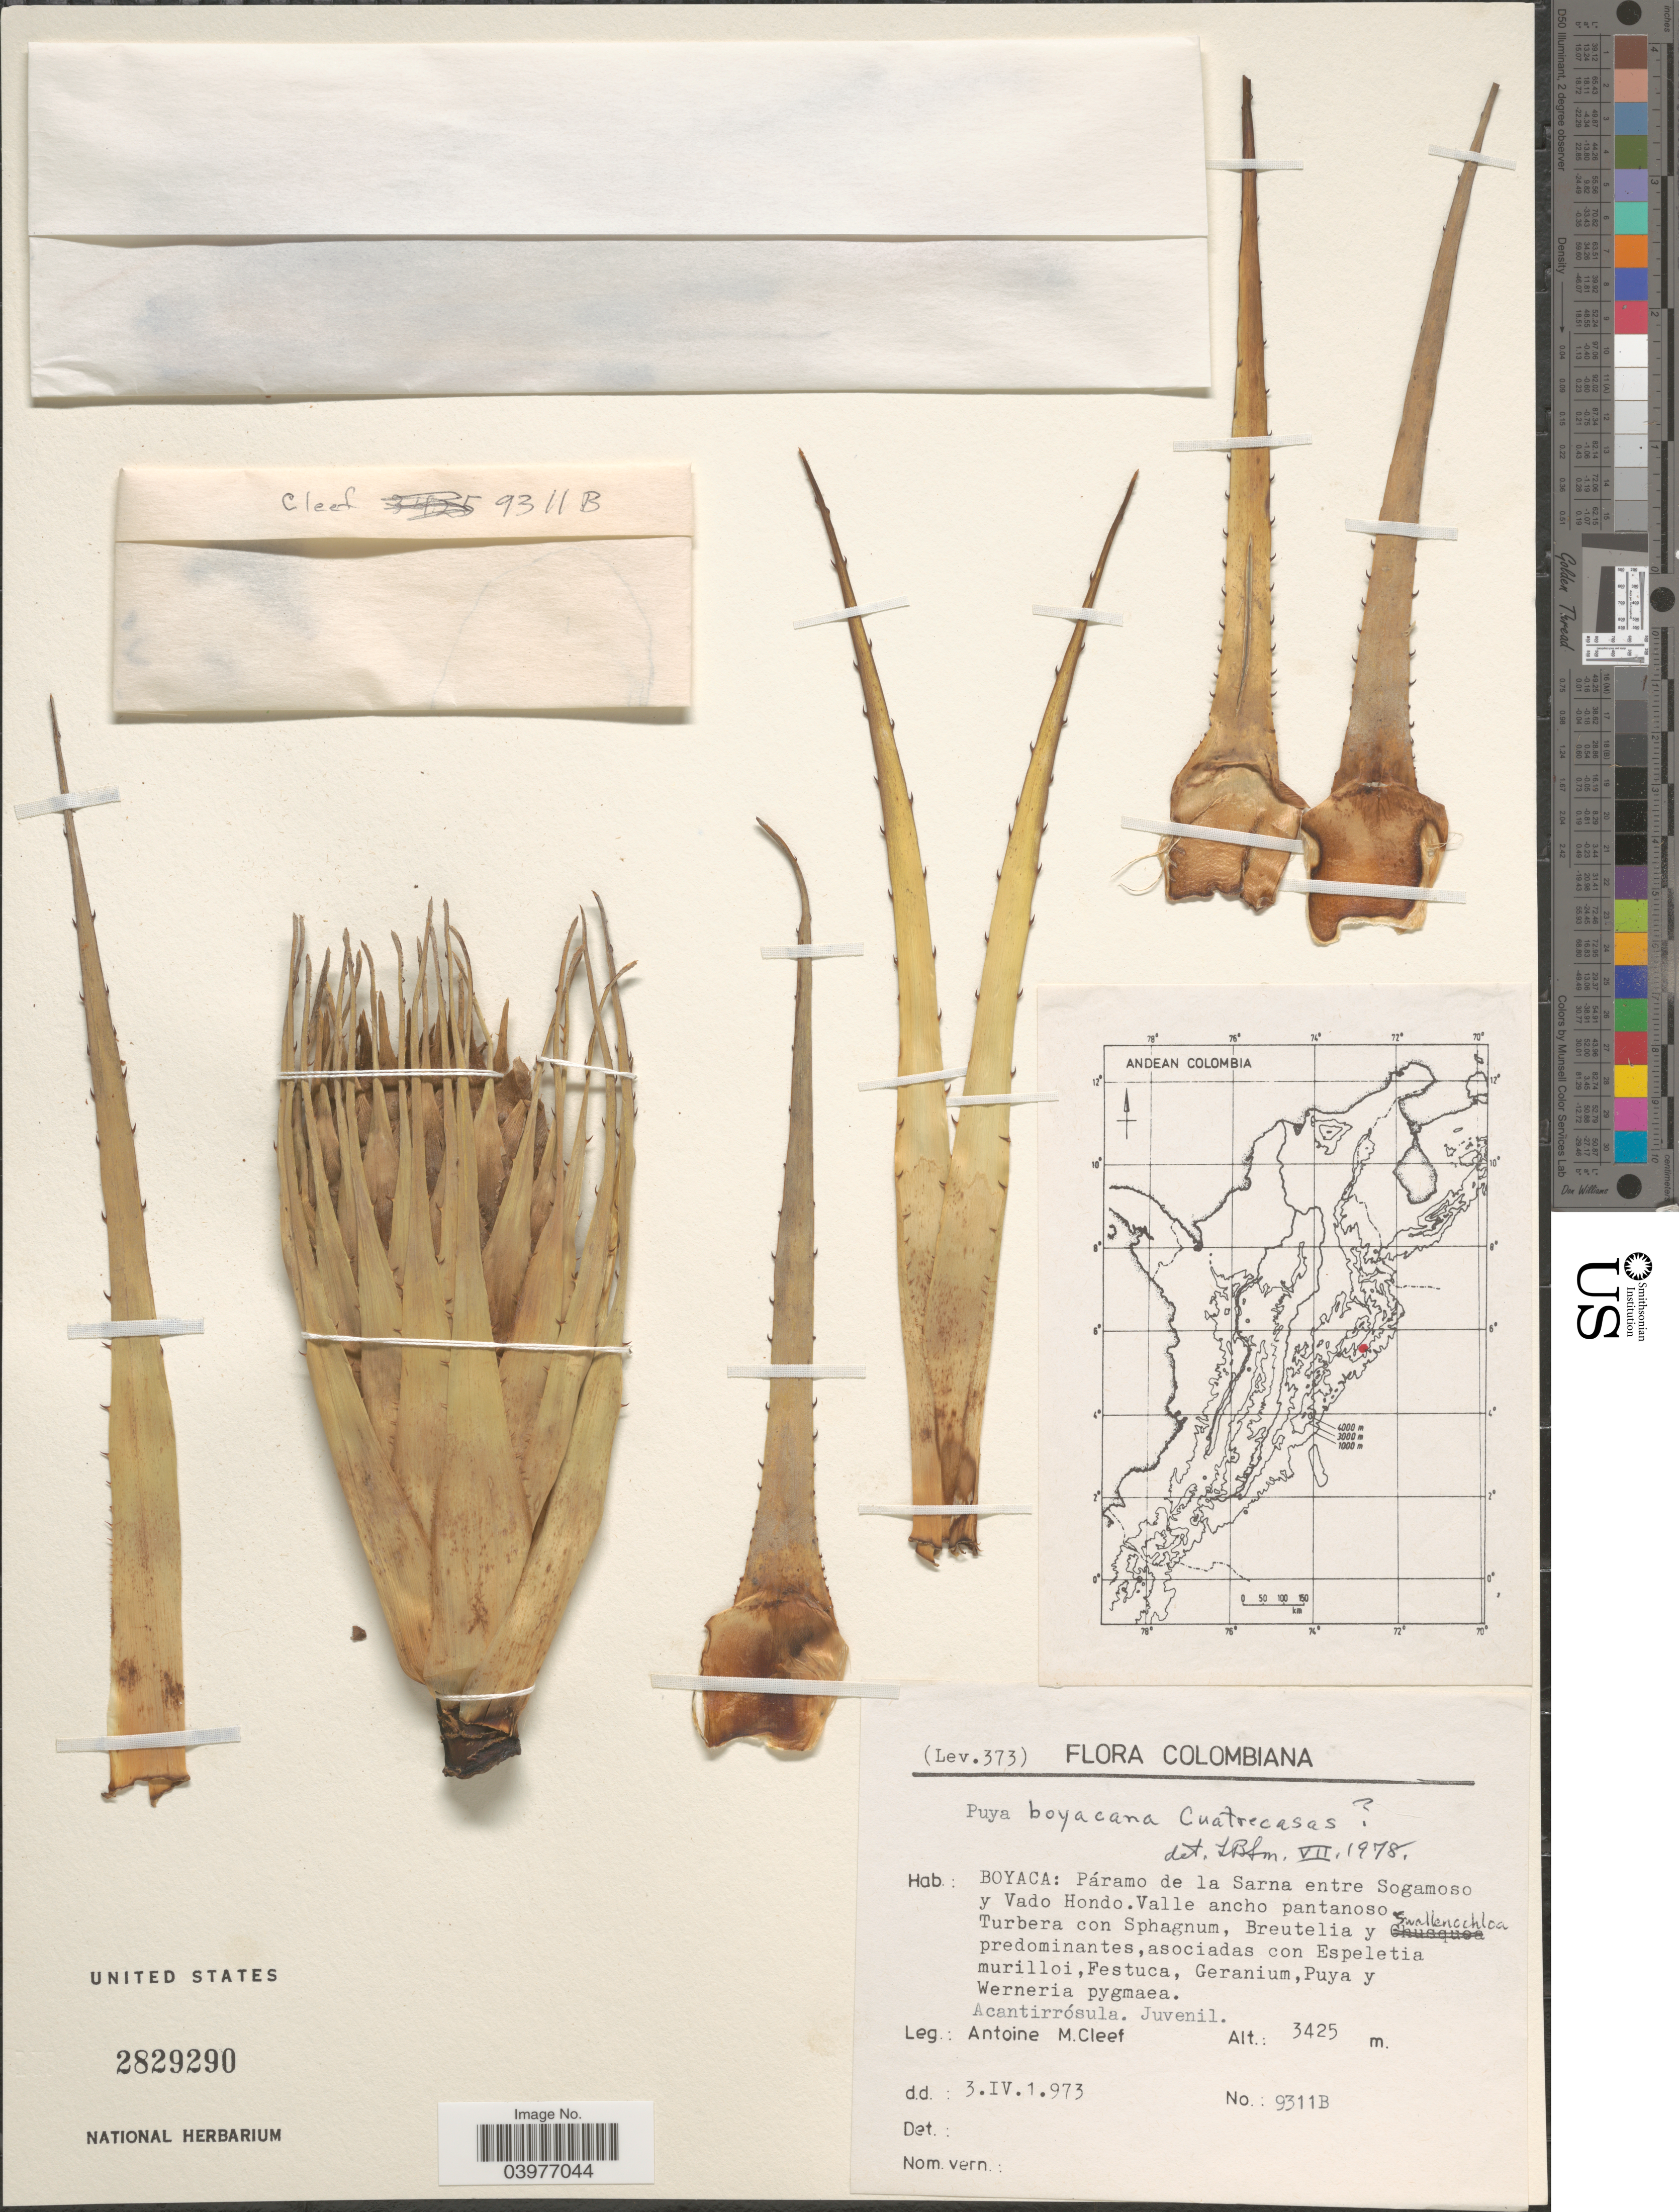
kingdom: Plantae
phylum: Tracheophyta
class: Liliopsida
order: Poales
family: Bromeliaceae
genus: Puya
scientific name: Puya boyacana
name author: Cuatrec.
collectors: A. M. Cleef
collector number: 9311B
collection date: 1973-04-03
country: Colombia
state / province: Boyacá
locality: Páramo de la Sarna entre Sogamoso y Vado Hondo. Valle ancho pantanoso Turbera.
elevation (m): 3425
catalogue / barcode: US 2829290